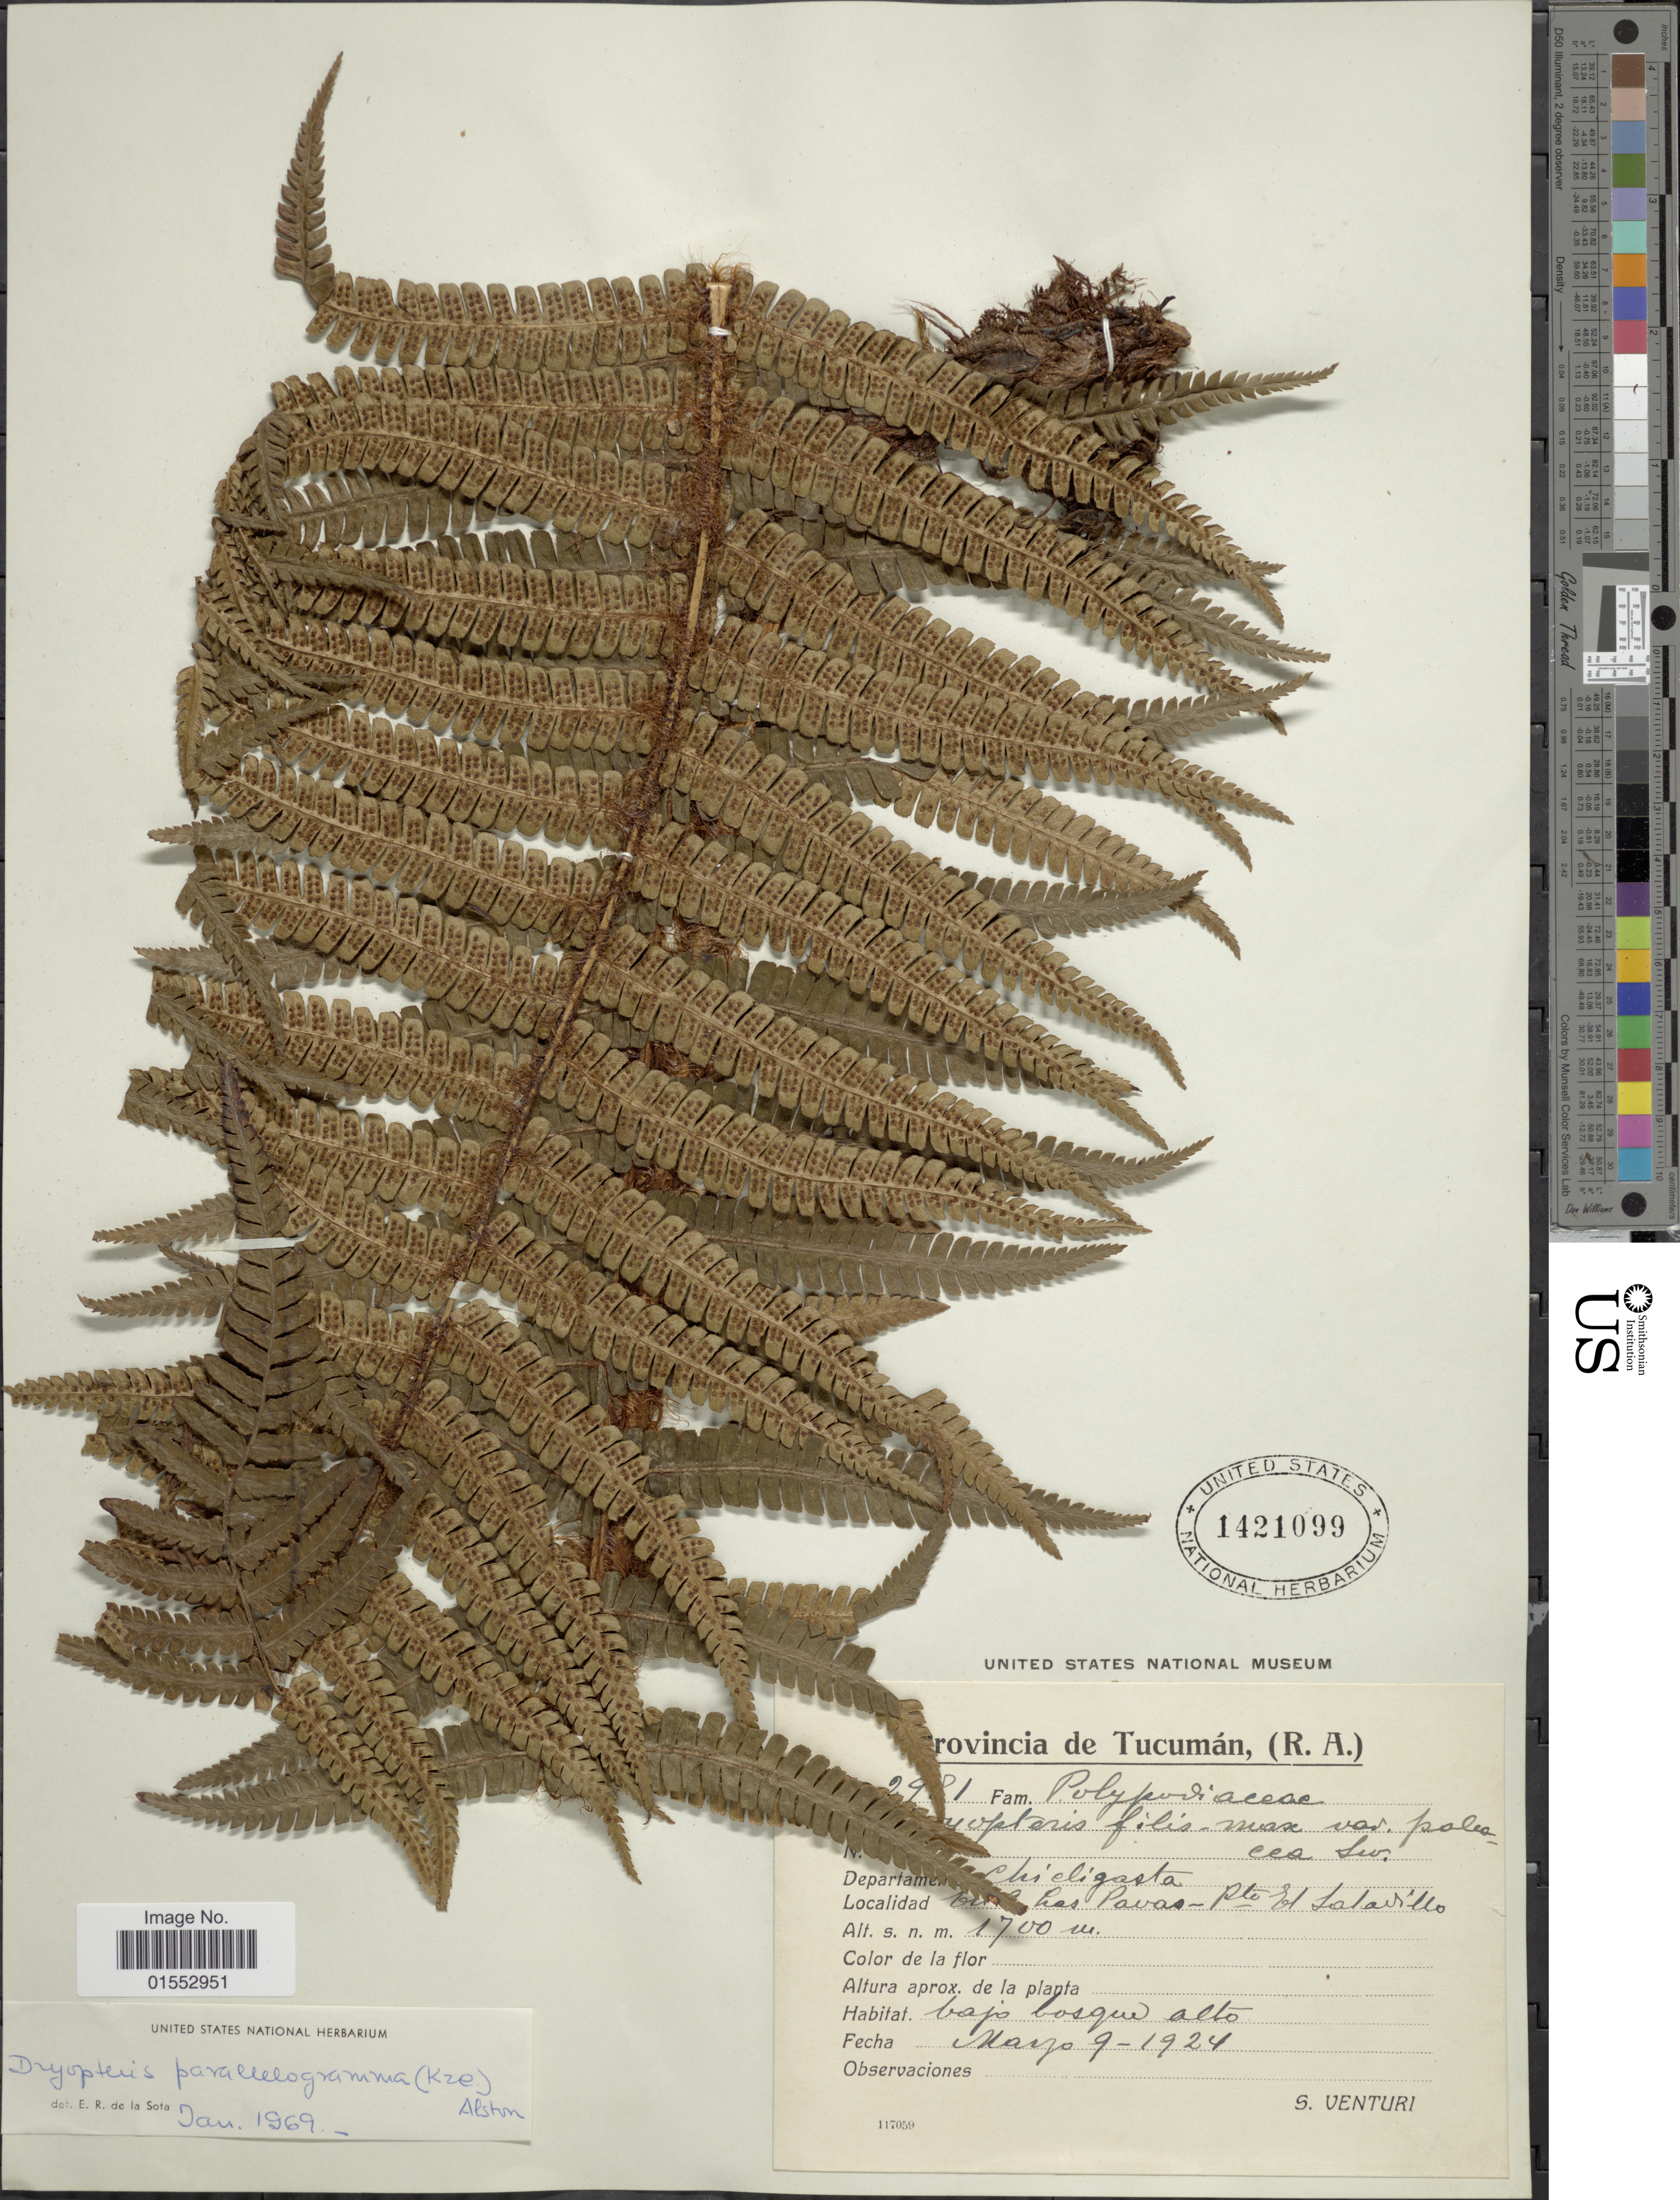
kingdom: Plantae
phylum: Tracheophyta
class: Polypodiopsida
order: Polypodiales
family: Dryopteridaceae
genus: Dryopteris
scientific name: Dryopteris wallichiana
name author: (Spreng.) Hyl.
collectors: S. Venturi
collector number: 2981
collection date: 1924-03-09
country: Argentina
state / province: Tucuman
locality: Las Pavas - Pto, El Saladillo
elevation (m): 1700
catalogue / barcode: US 1421099